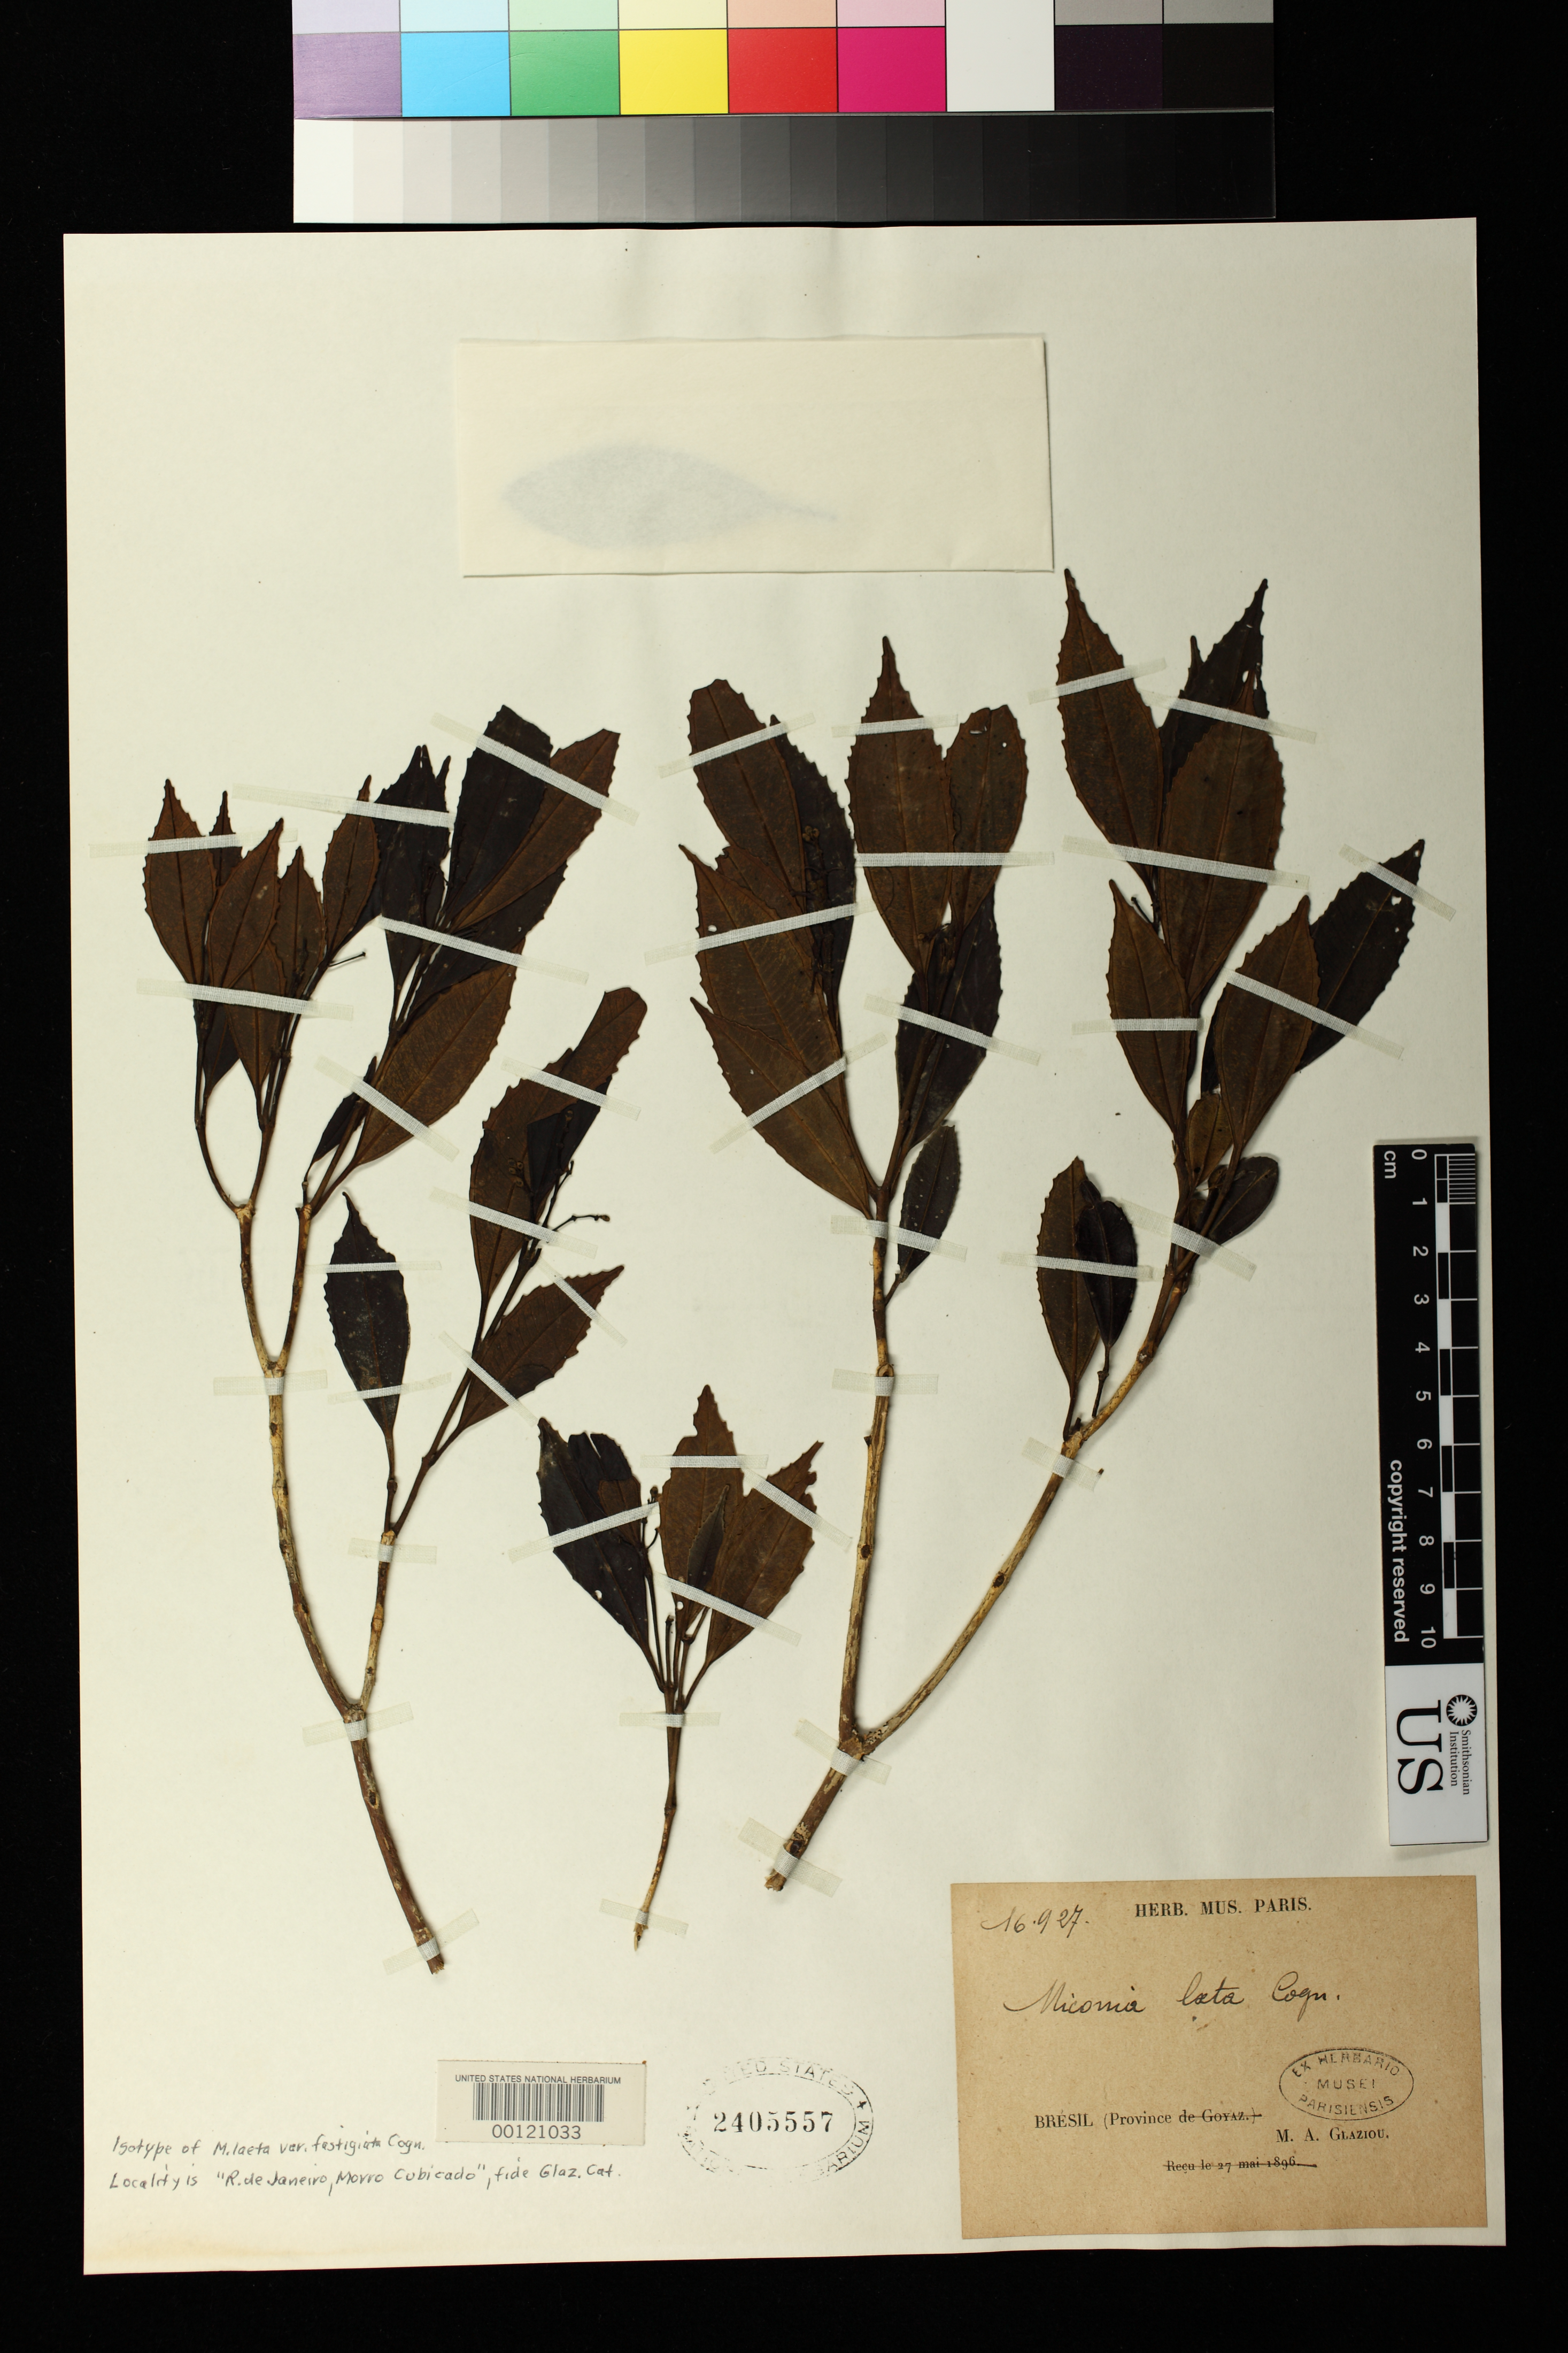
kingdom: Plantae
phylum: Tracheophyta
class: Magnoliopsida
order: Myrtales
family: Melastomataceae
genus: Miconia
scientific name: Miconia laeta var. fastigiata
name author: Cogn. in A. DC.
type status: Isotype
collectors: A. F. M. Glaziou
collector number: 16927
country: Brazil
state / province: Rio de Janeiro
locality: Morrocubicado.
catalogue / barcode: US 2405557